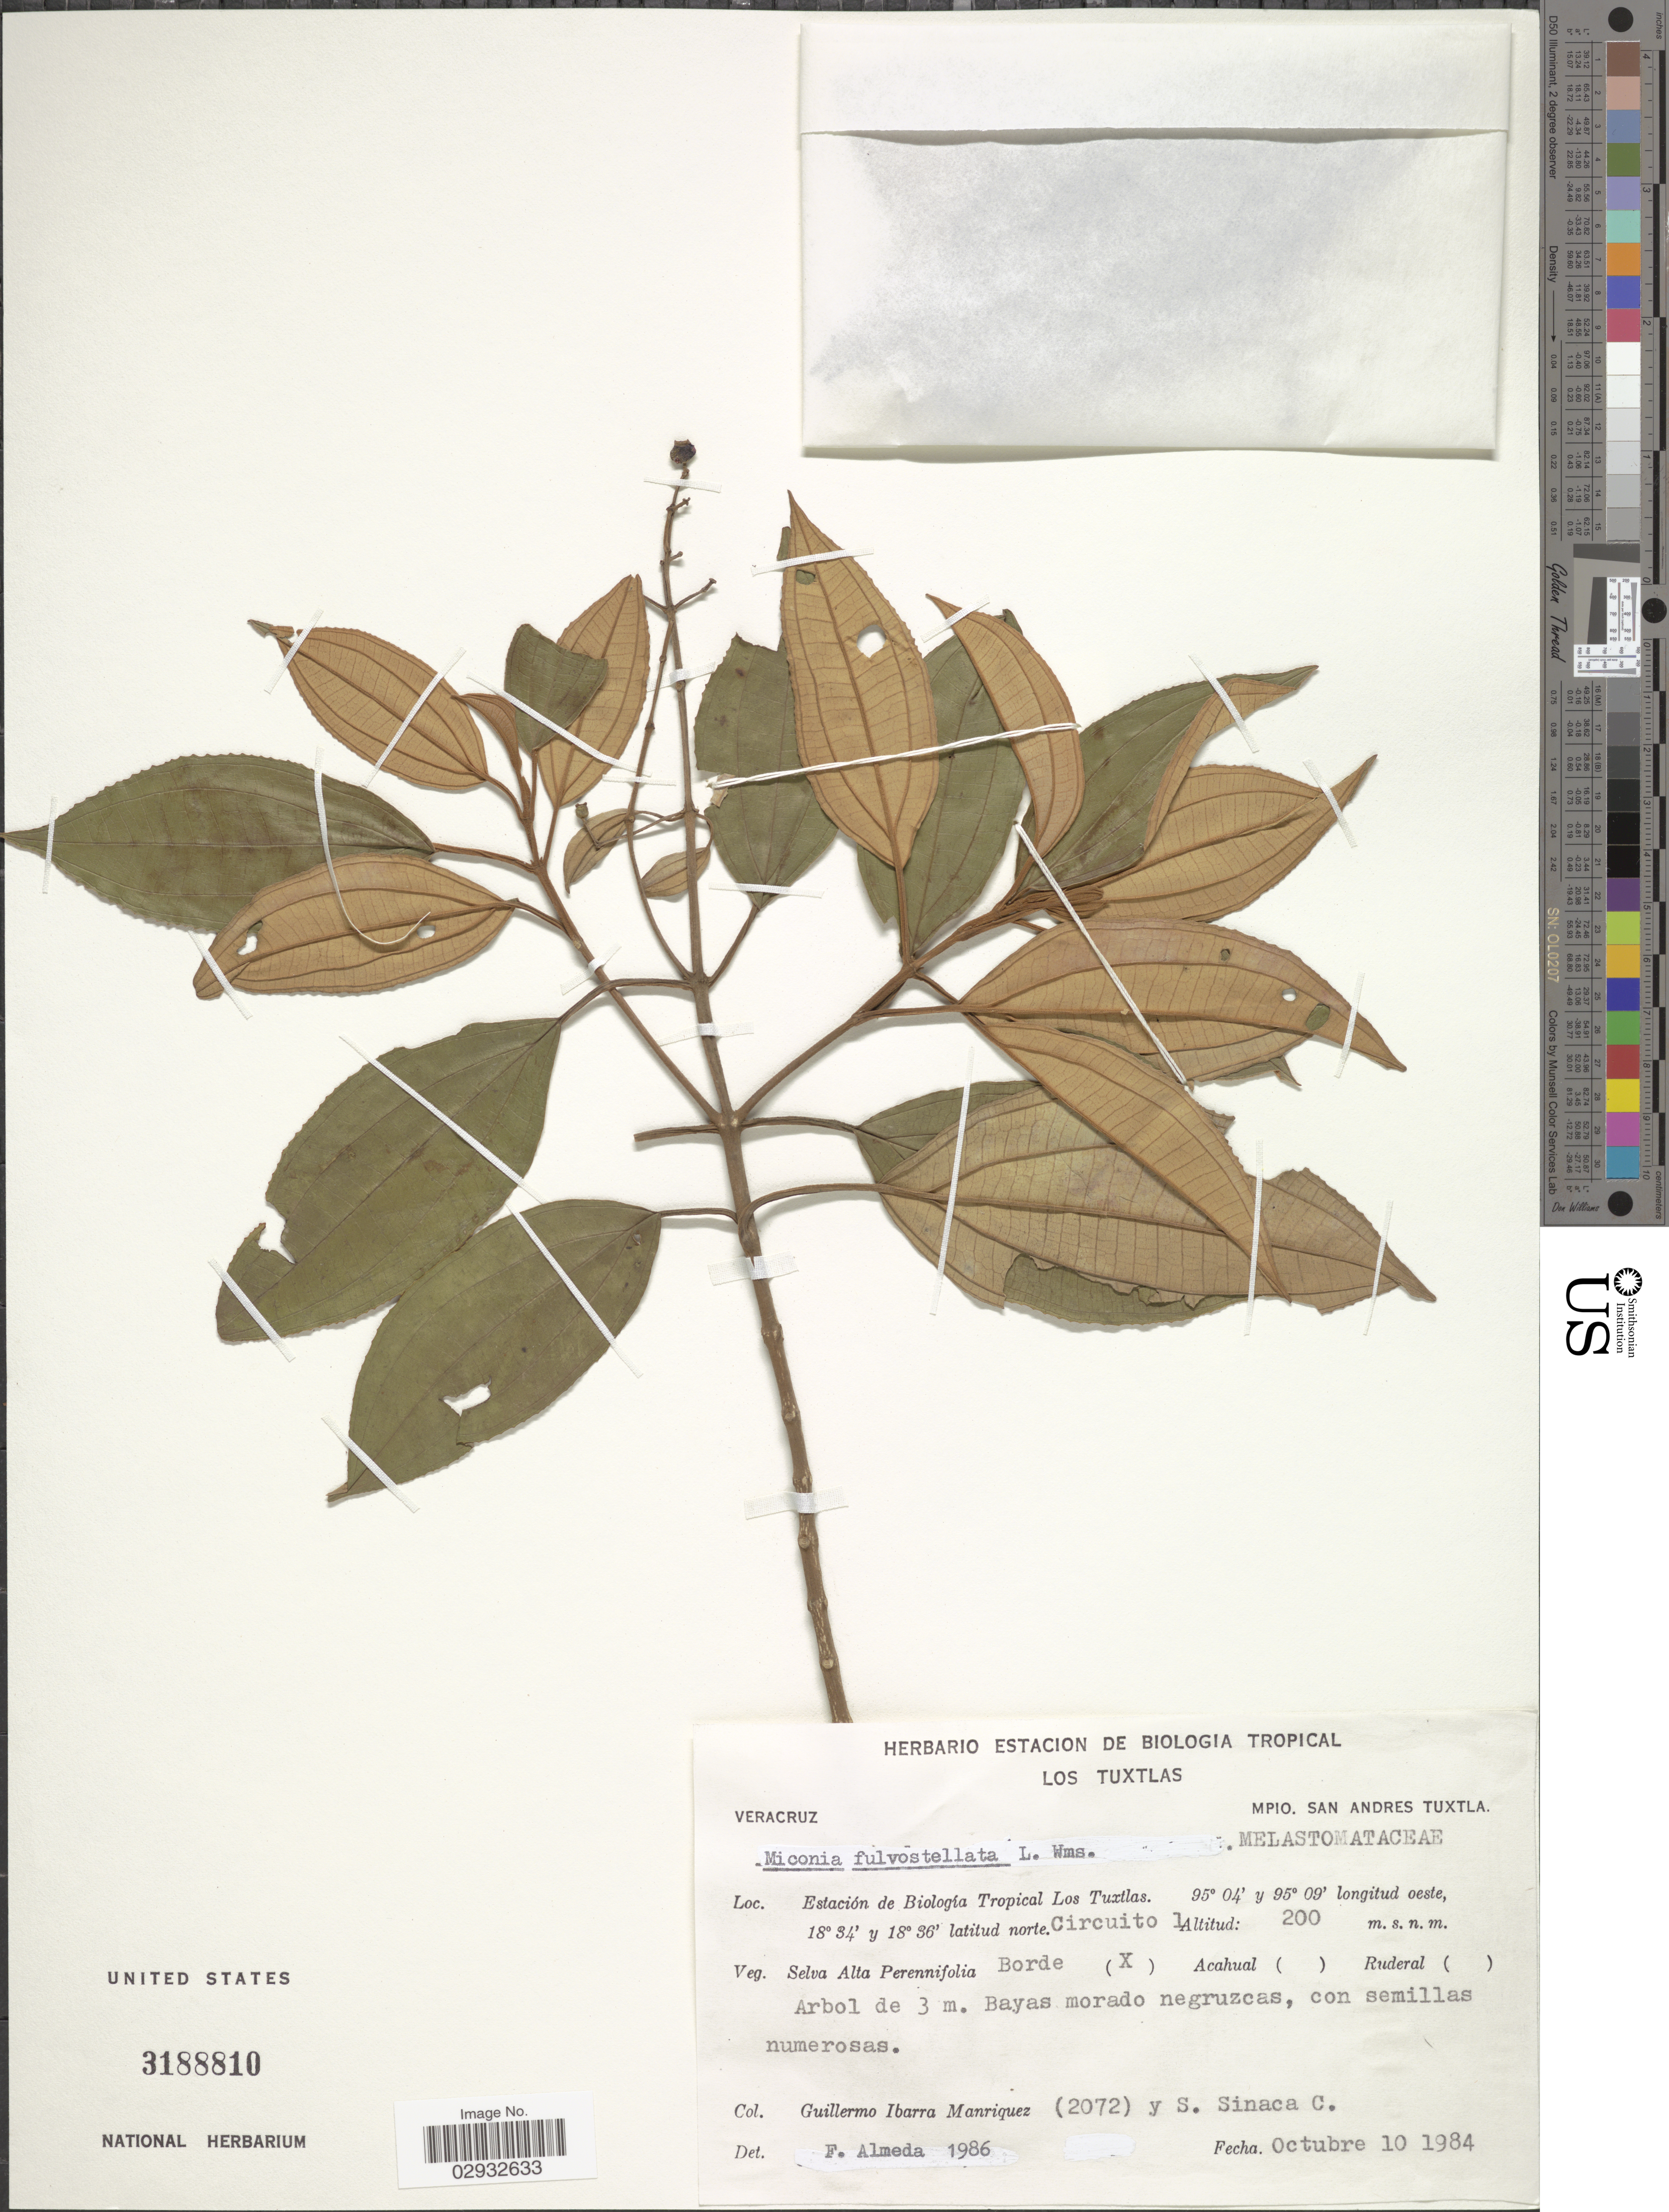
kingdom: Plantae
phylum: Tracheophyta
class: Magnoliopsida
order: Myrtales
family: Melastomataceae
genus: Miconia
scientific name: Miconia fulvostellata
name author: L.O. Williams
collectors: F. Almeda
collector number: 1986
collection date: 1984-10-10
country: Mexico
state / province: Veracruz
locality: Mpio. San Andres Tuxtla. Estación de Biología Tropical Los Tuxtlas. Circuito 1.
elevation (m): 200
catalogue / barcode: US 3188810